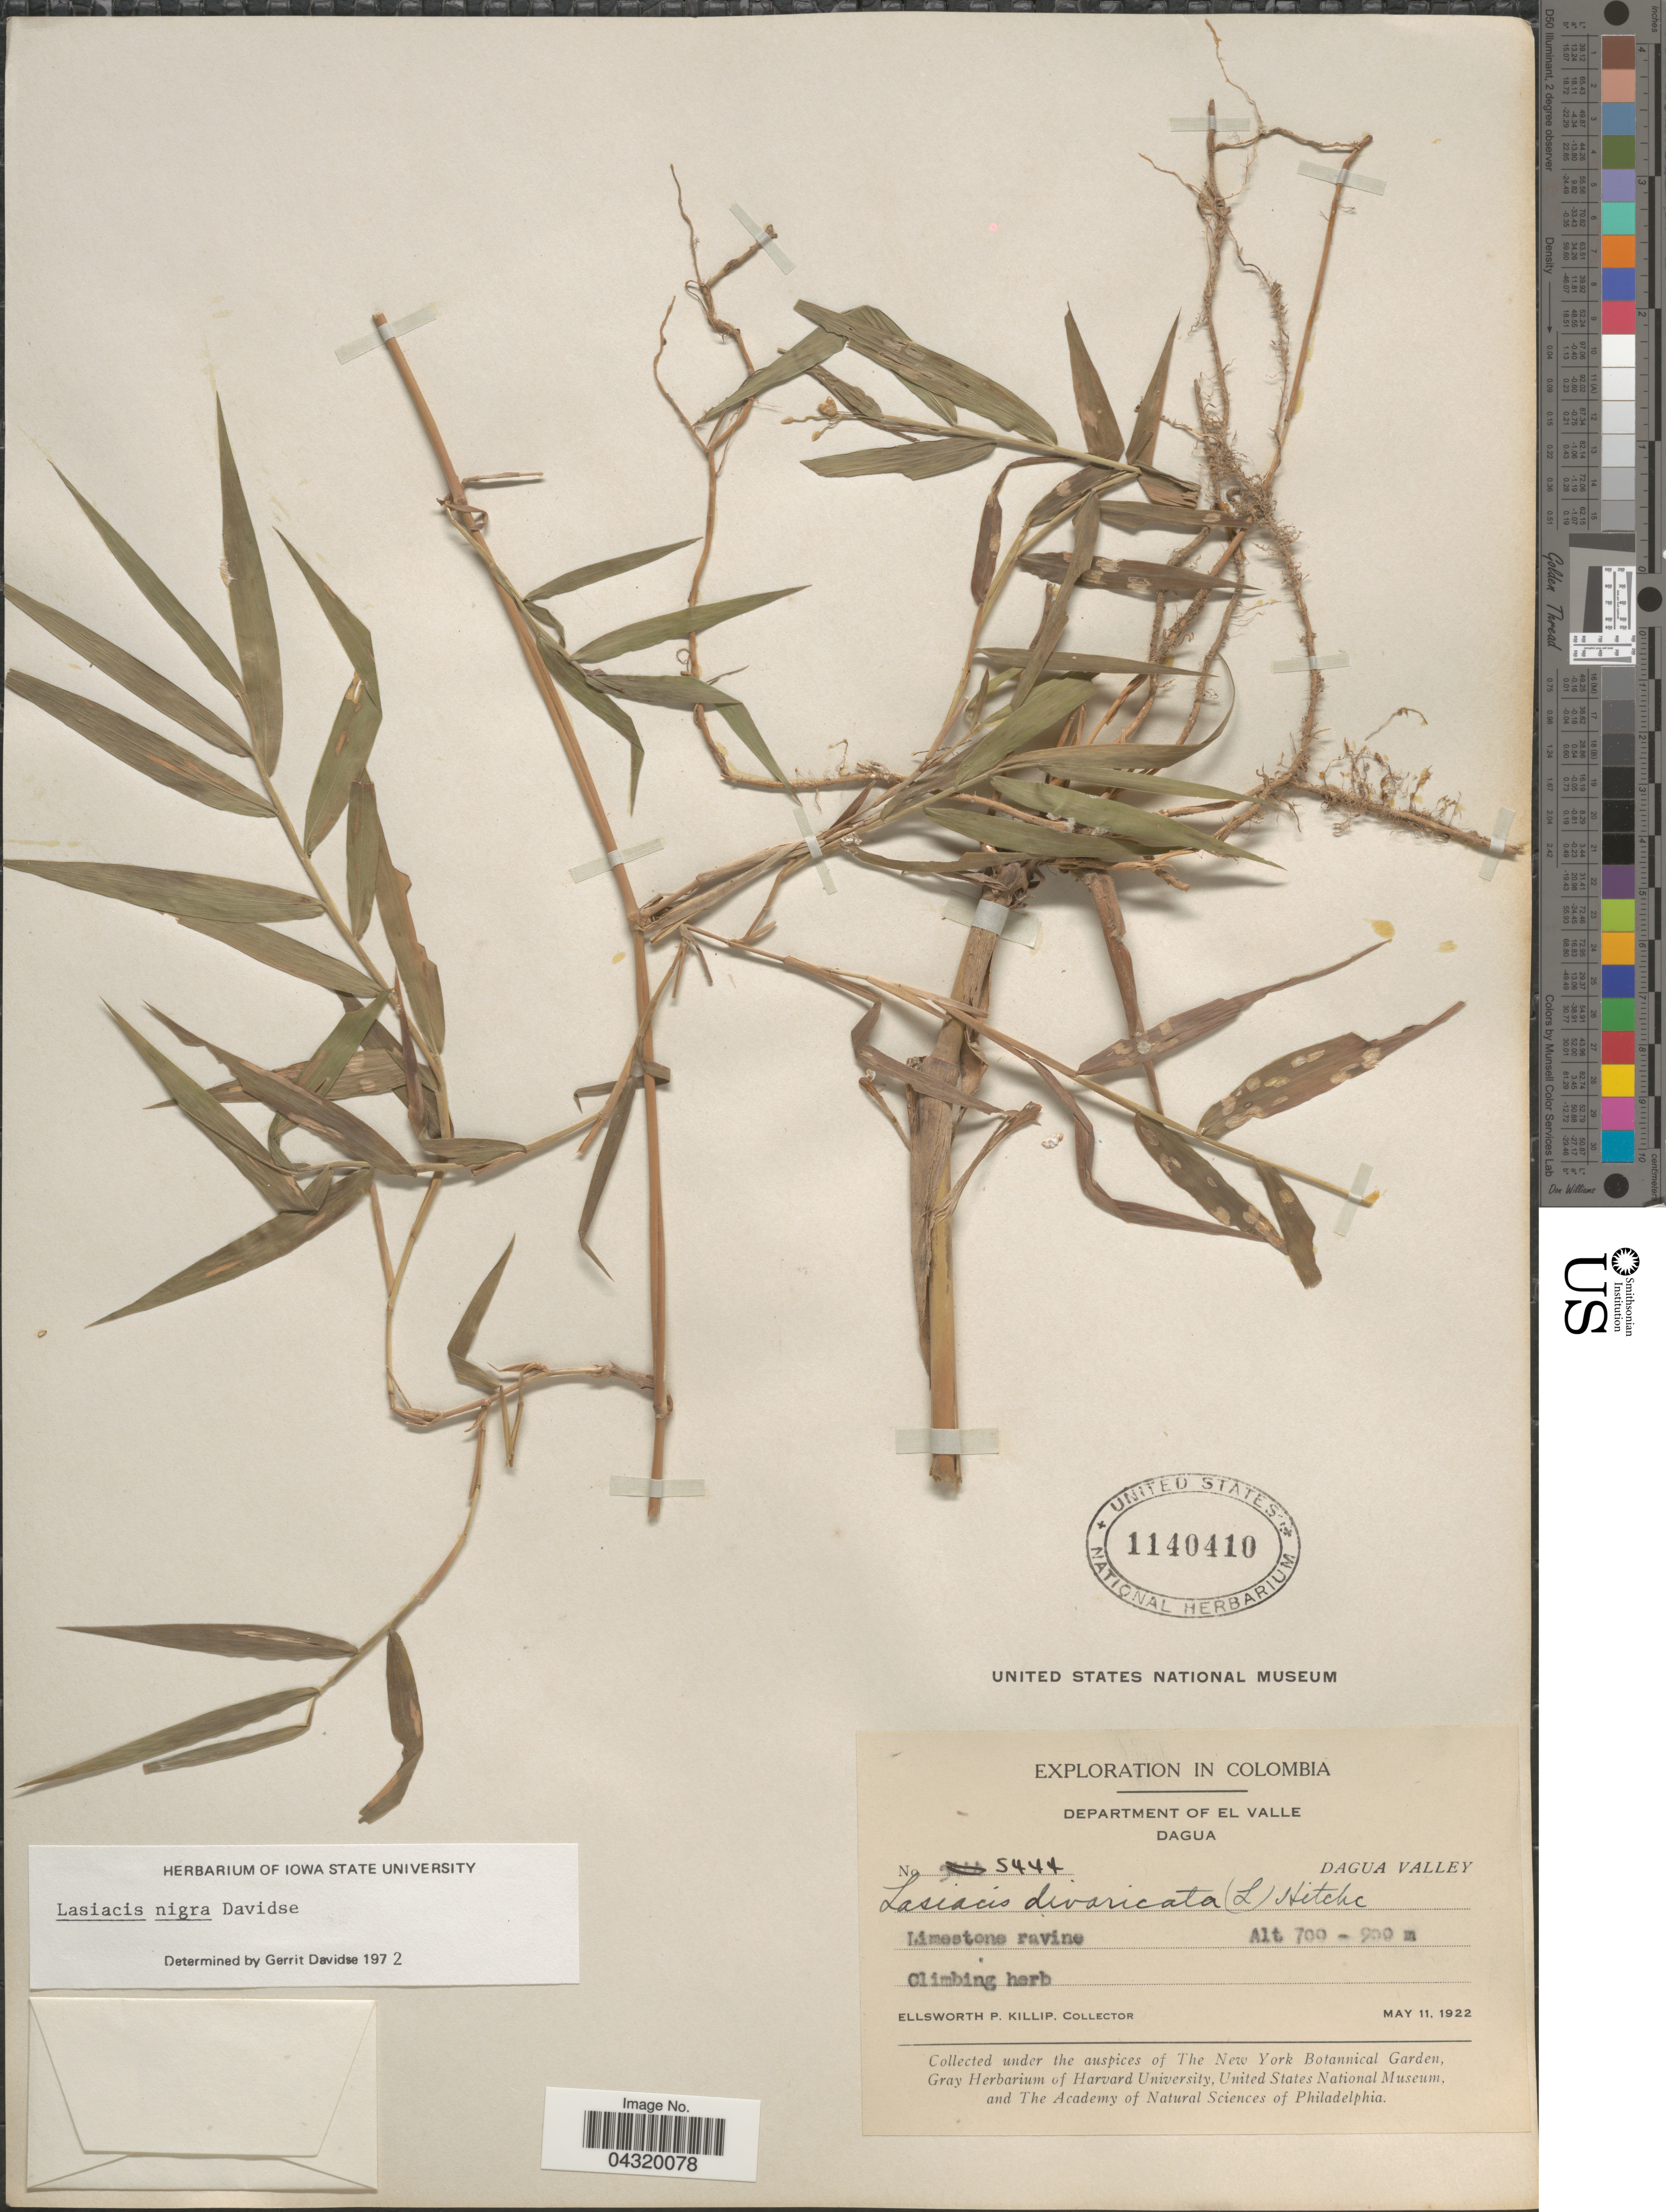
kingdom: Plantae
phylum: Tracheophyta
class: Liliopsida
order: Poales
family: Poaceae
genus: Lasiacis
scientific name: Lasiacis nigra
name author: Davidse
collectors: E. P. Killip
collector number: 5444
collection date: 1922-05-11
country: Colombia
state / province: Valle del Cauca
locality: Exploration in Colombia. Department of El Valle. Dagua. Dagua Valley.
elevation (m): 700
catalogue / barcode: US 1140410